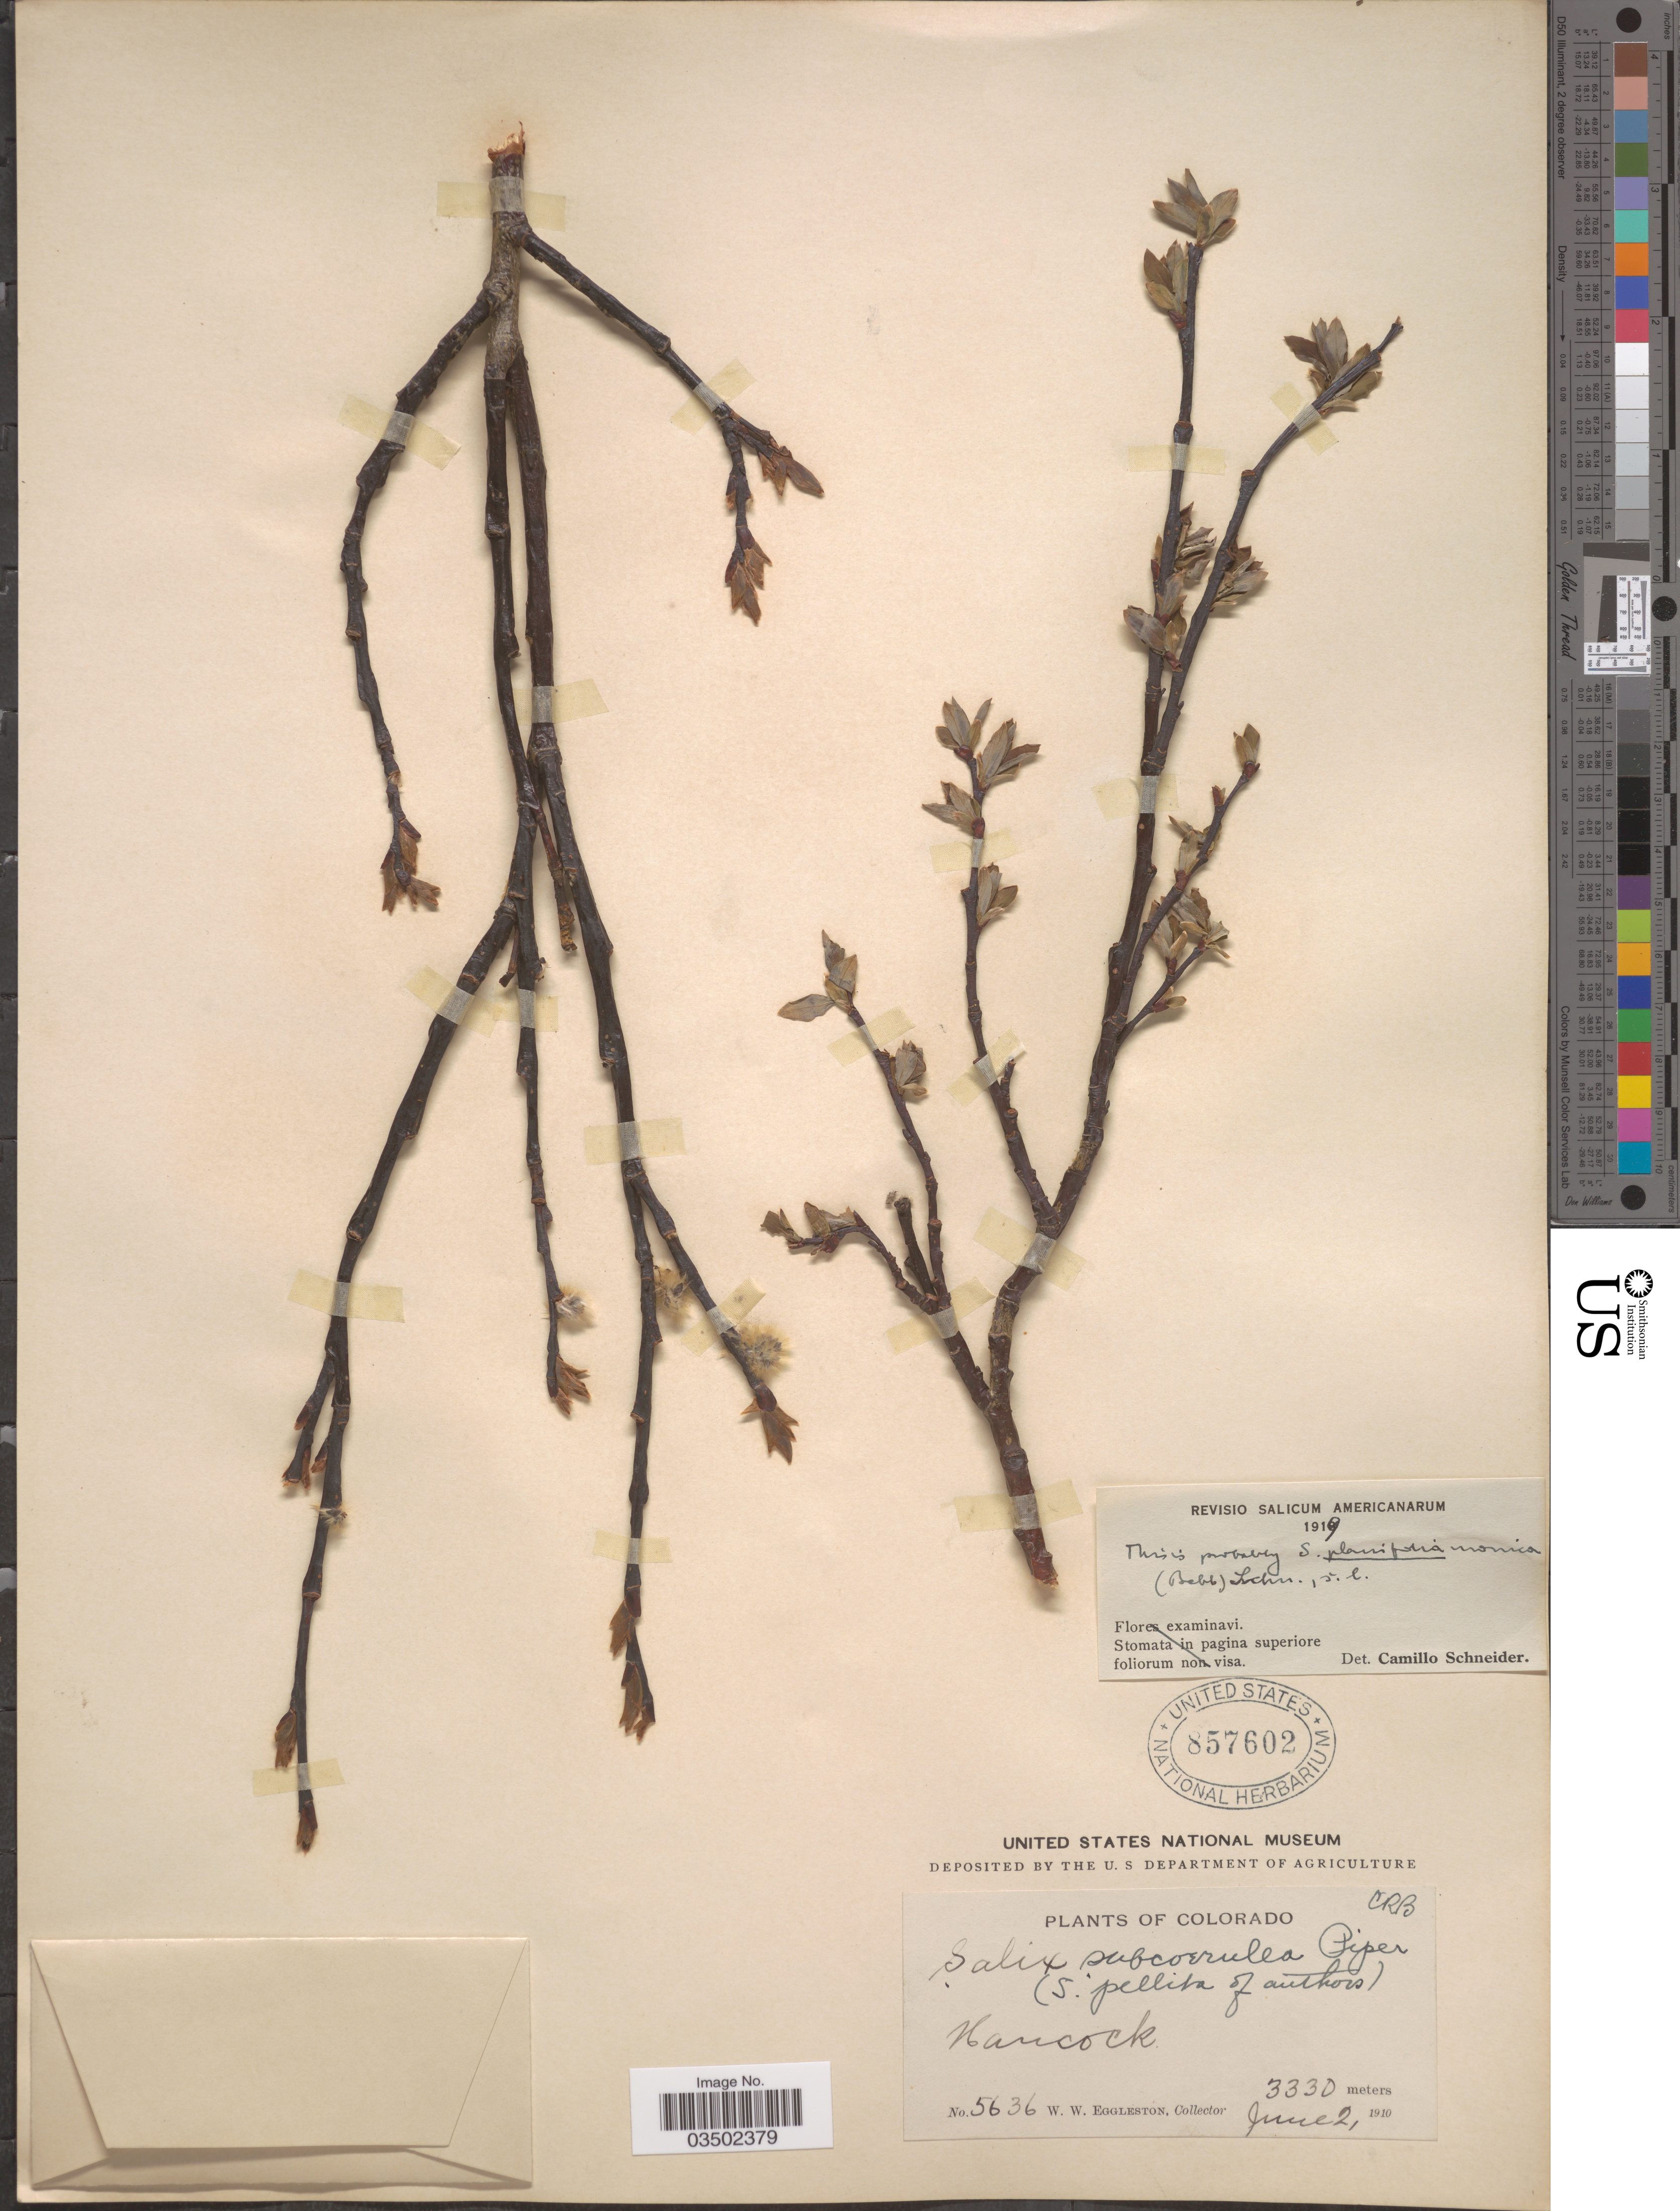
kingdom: Plantae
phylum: Tracheophyta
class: Magnoliopsida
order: Malpighiales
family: Salicaceae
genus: Salix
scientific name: Salix planifolia var. monica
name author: (Bebb) C.K. Schneid.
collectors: W. W. Eggleston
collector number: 5636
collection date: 1910-06-02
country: United States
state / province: Colorado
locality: Hancock.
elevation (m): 3330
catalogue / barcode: US 857602